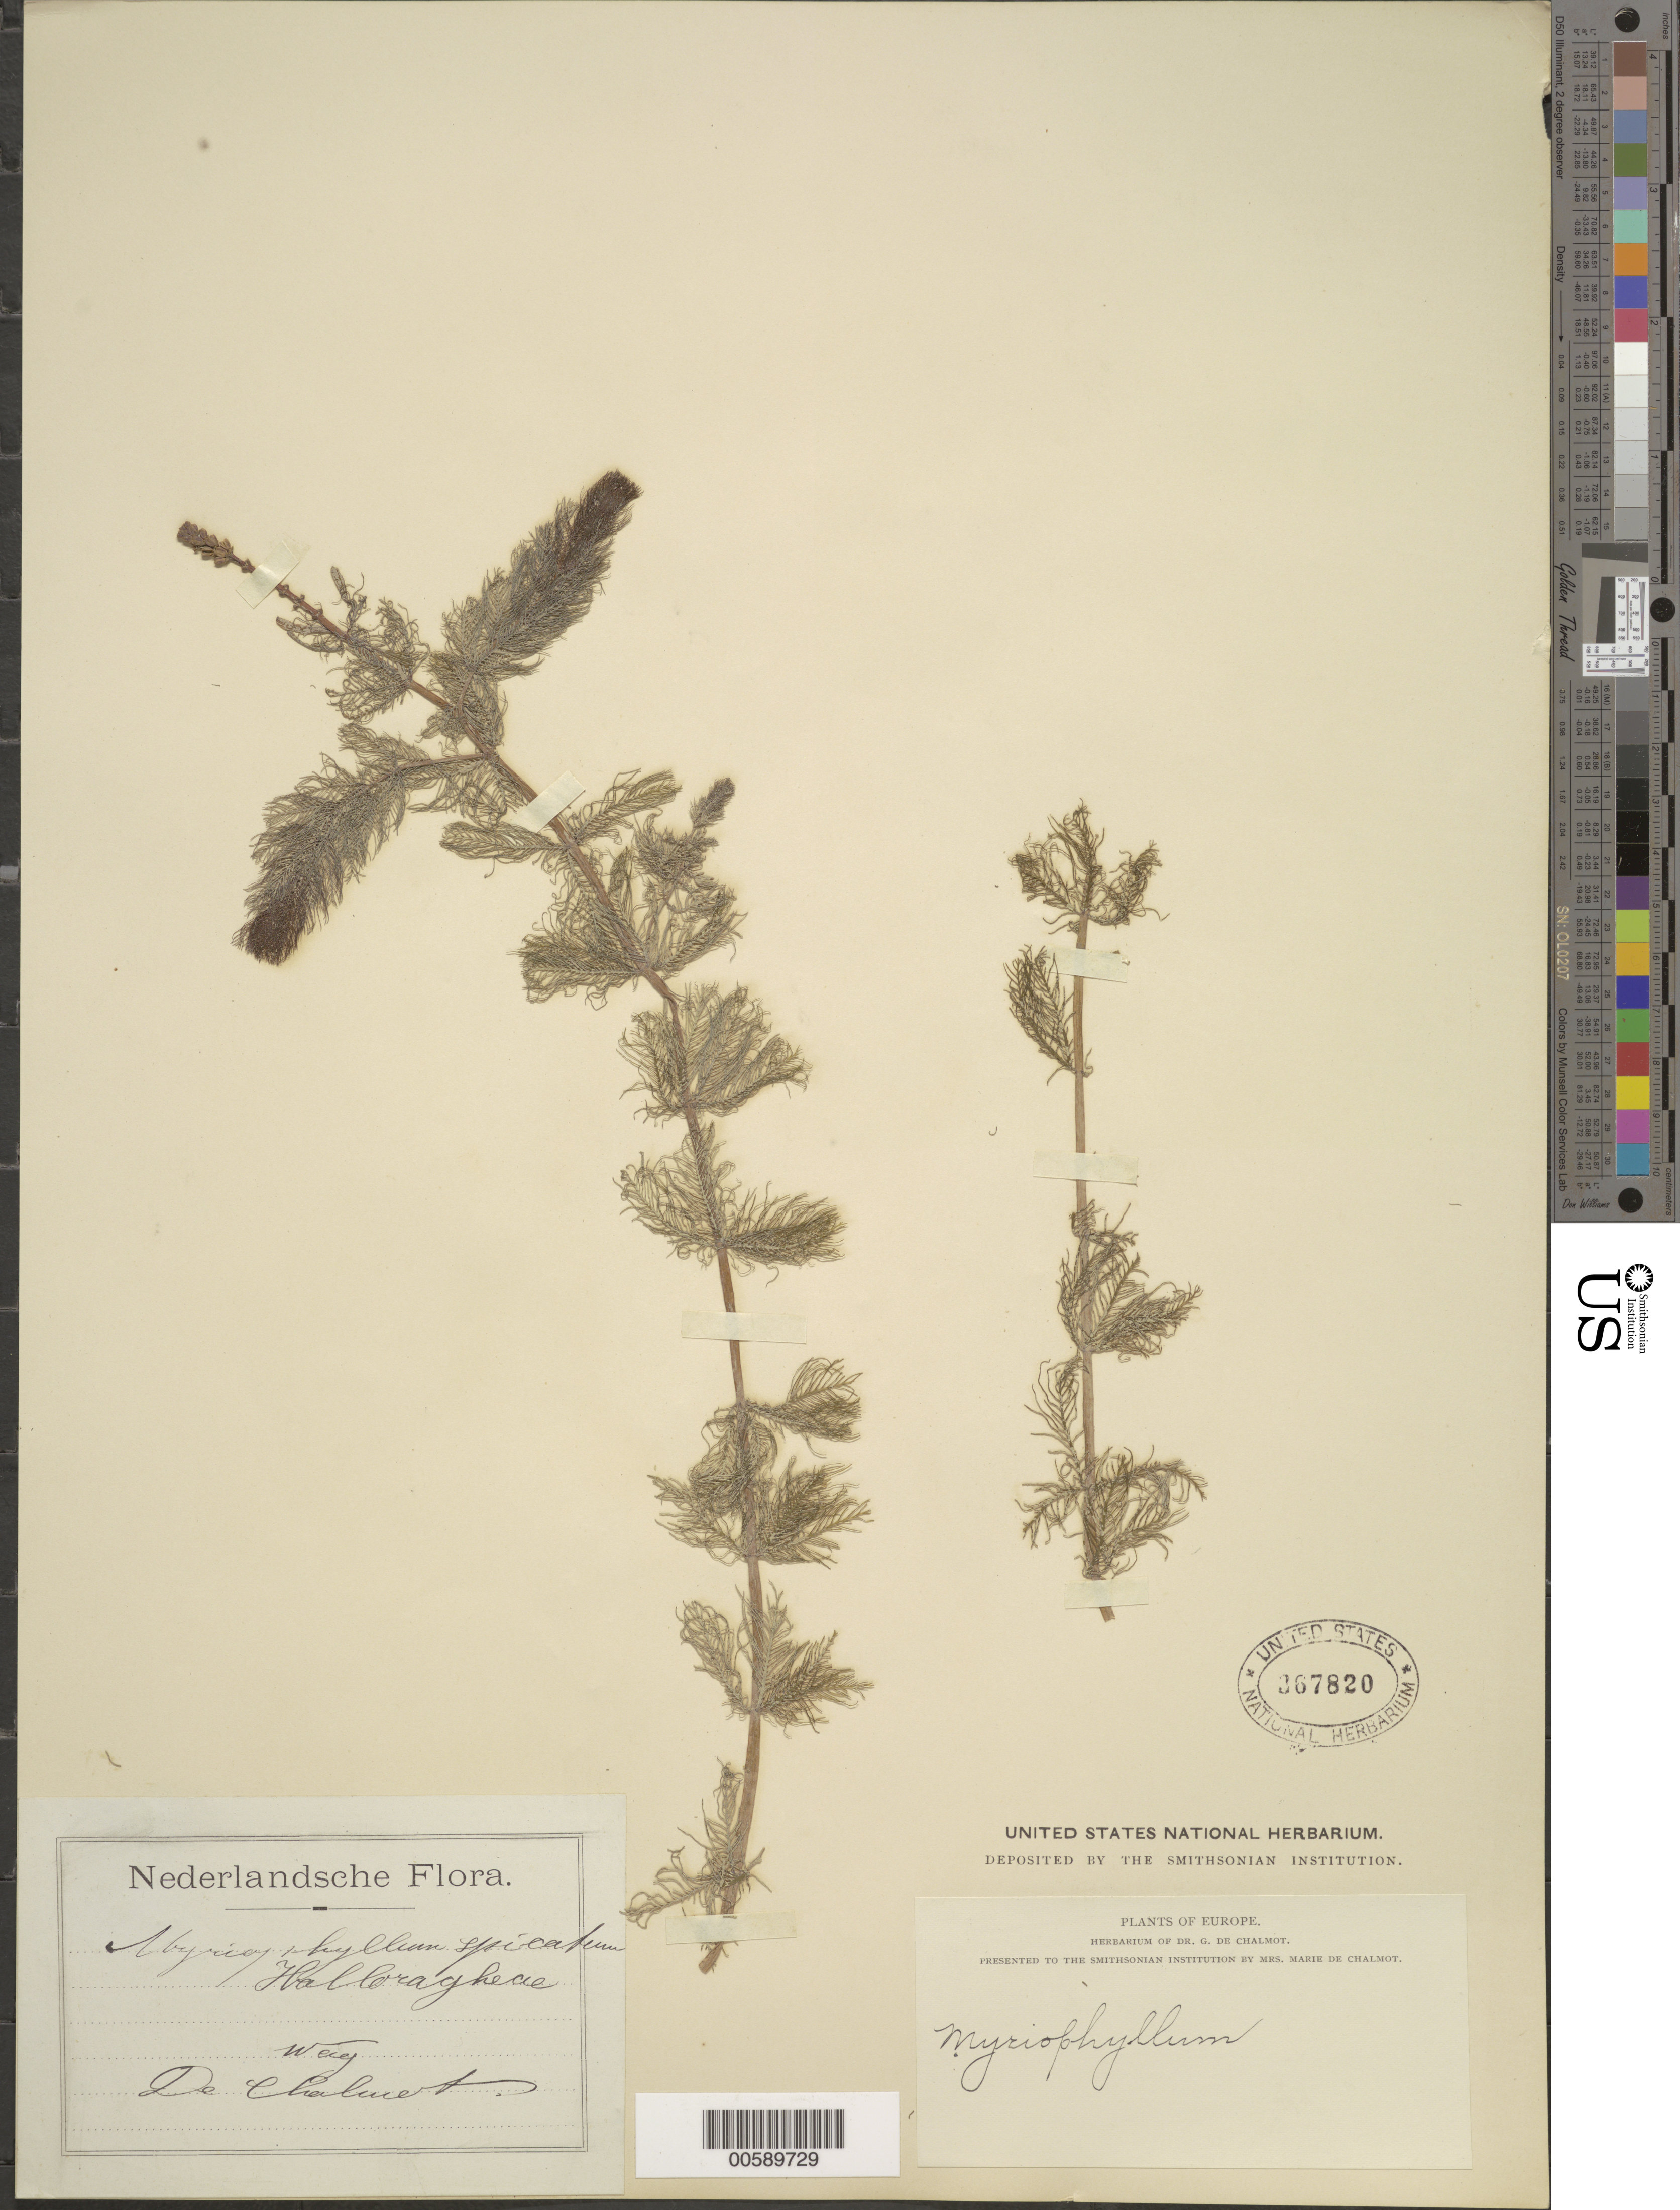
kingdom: Plantae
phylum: Tracheophyta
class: Magnoliopsida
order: Saxifragales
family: Haloragaceae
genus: Myriophyllum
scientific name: Myriophyllum spicatum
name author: L.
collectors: G. de Chaliot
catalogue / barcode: US 367820